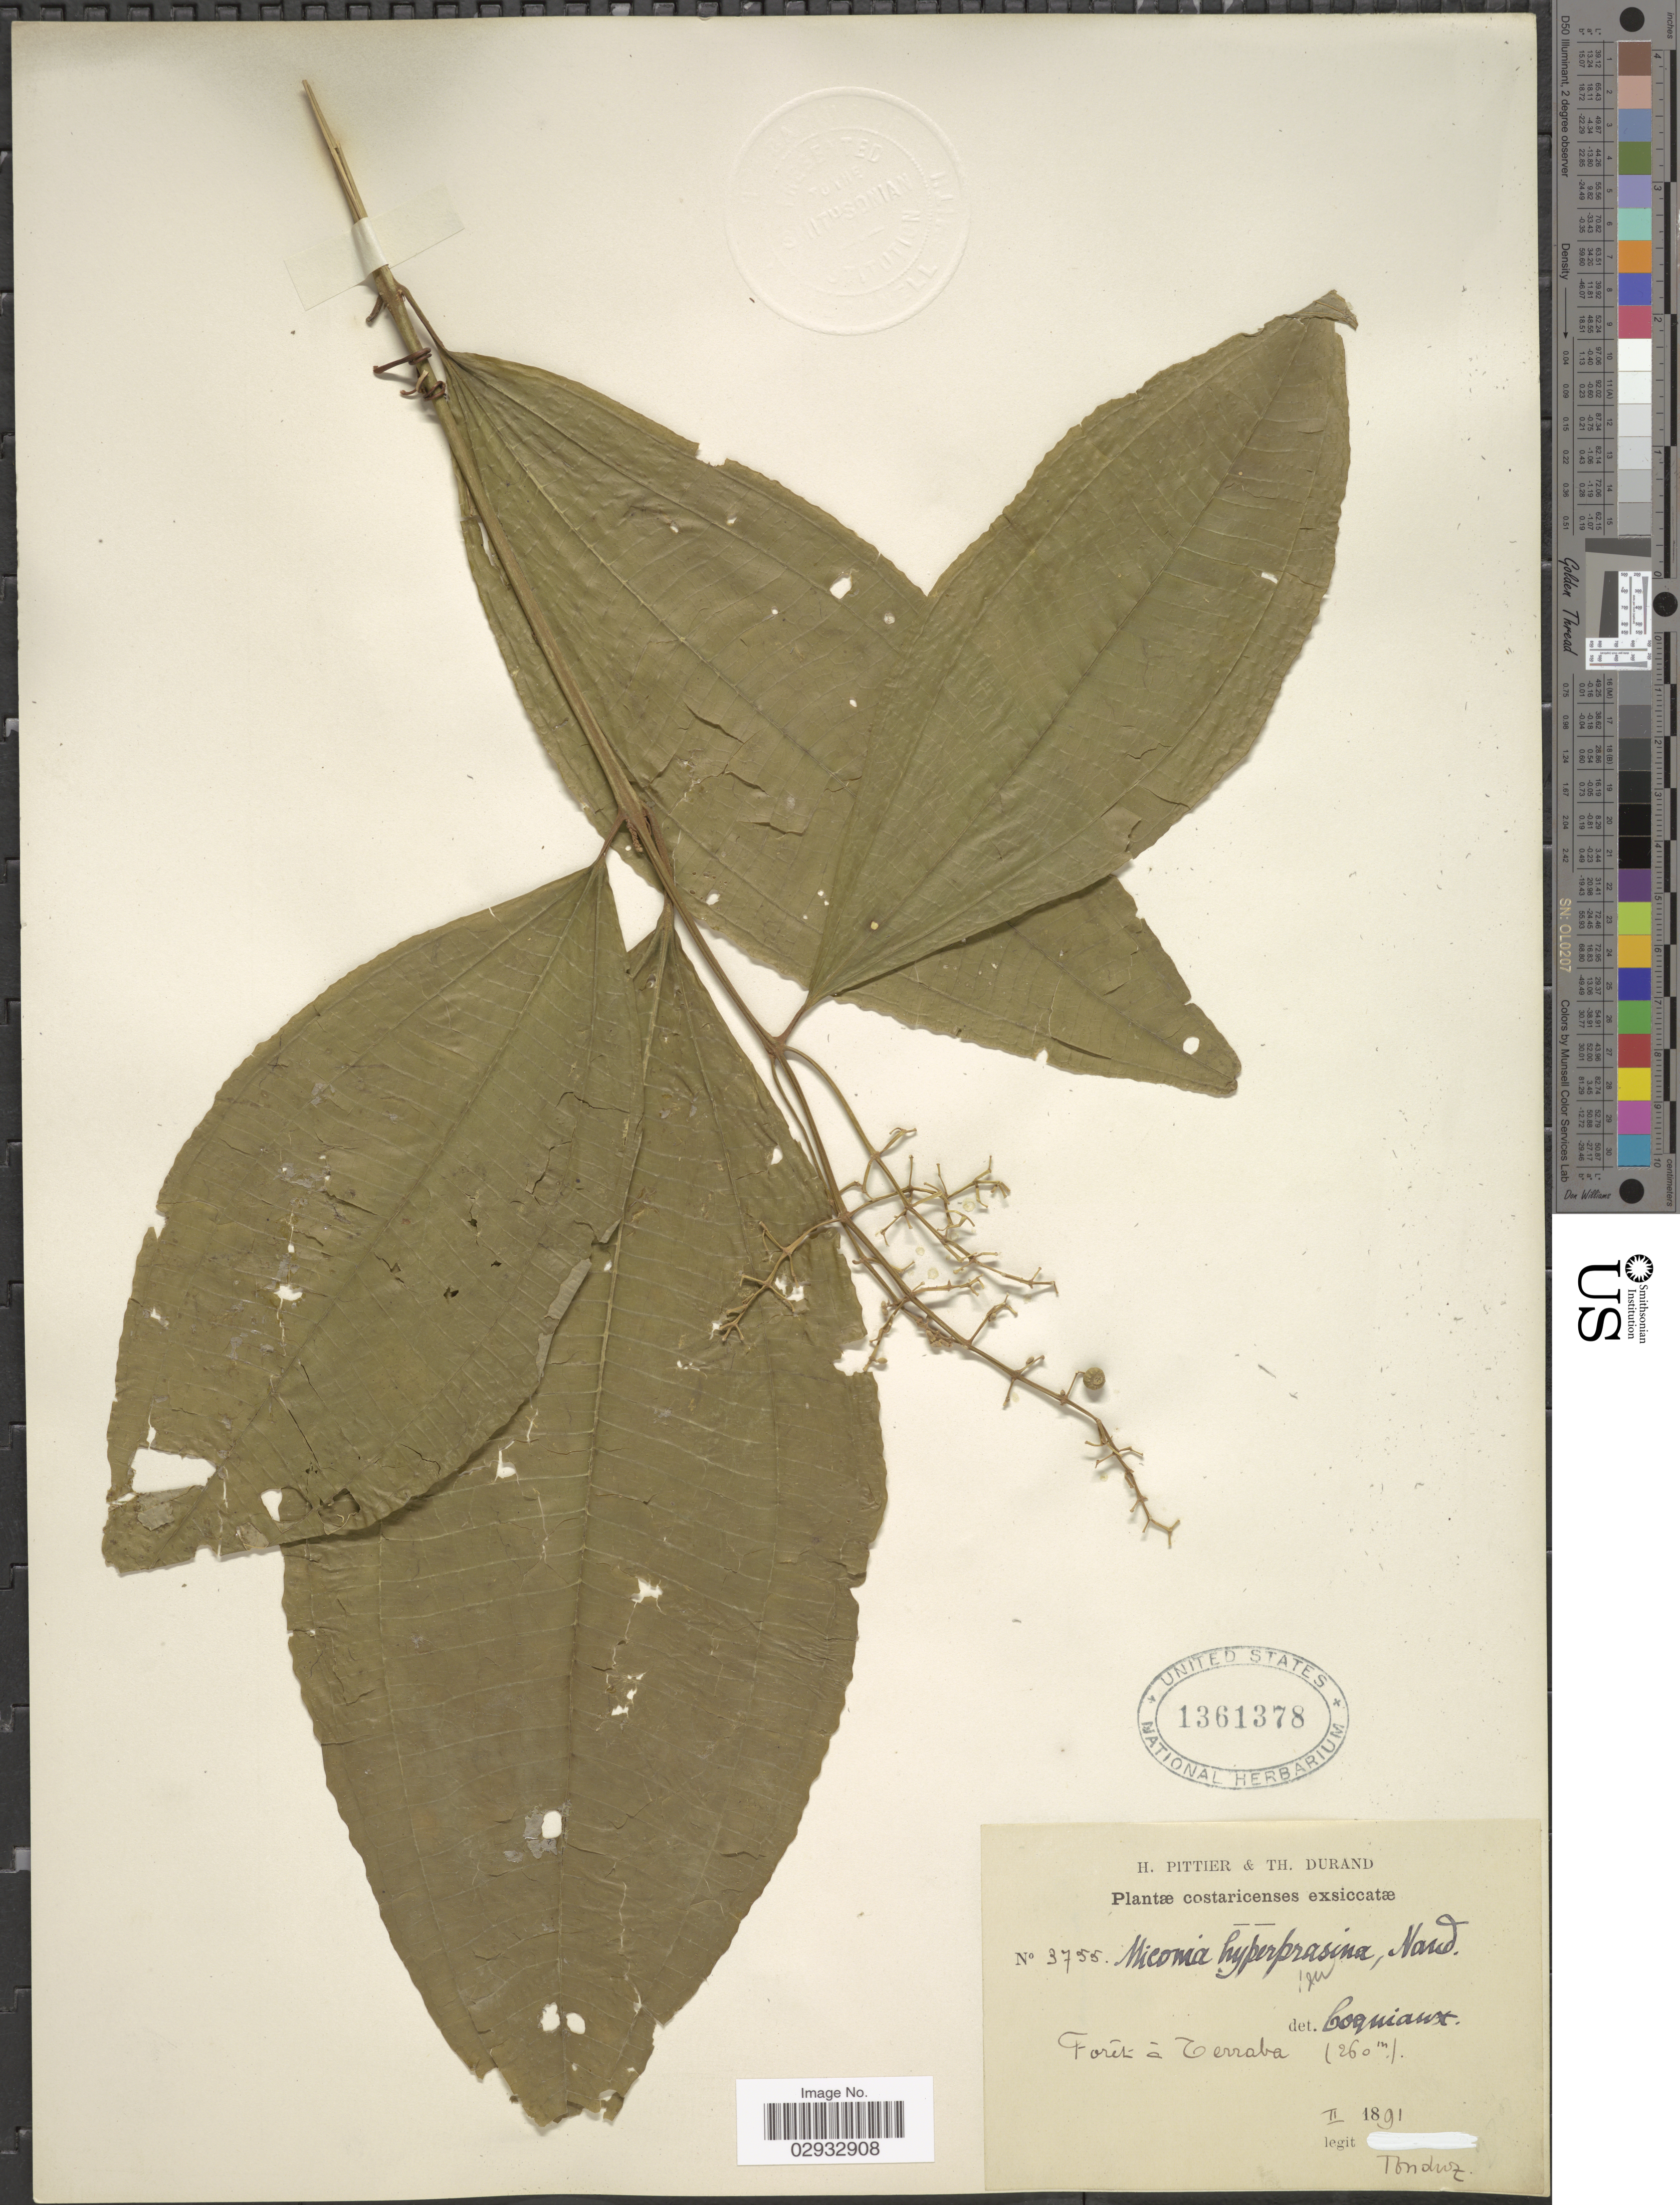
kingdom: Plantae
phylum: Tracheophyta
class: Magnoliopsida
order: Myrtales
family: Melastomataceae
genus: Miconia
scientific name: Miconia hyperprasina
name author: Naudin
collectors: Tonduz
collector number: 3755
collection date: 1891-02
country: Costa Rica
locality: Forêts á Terraba.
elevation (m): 260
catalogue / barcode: US 1361378